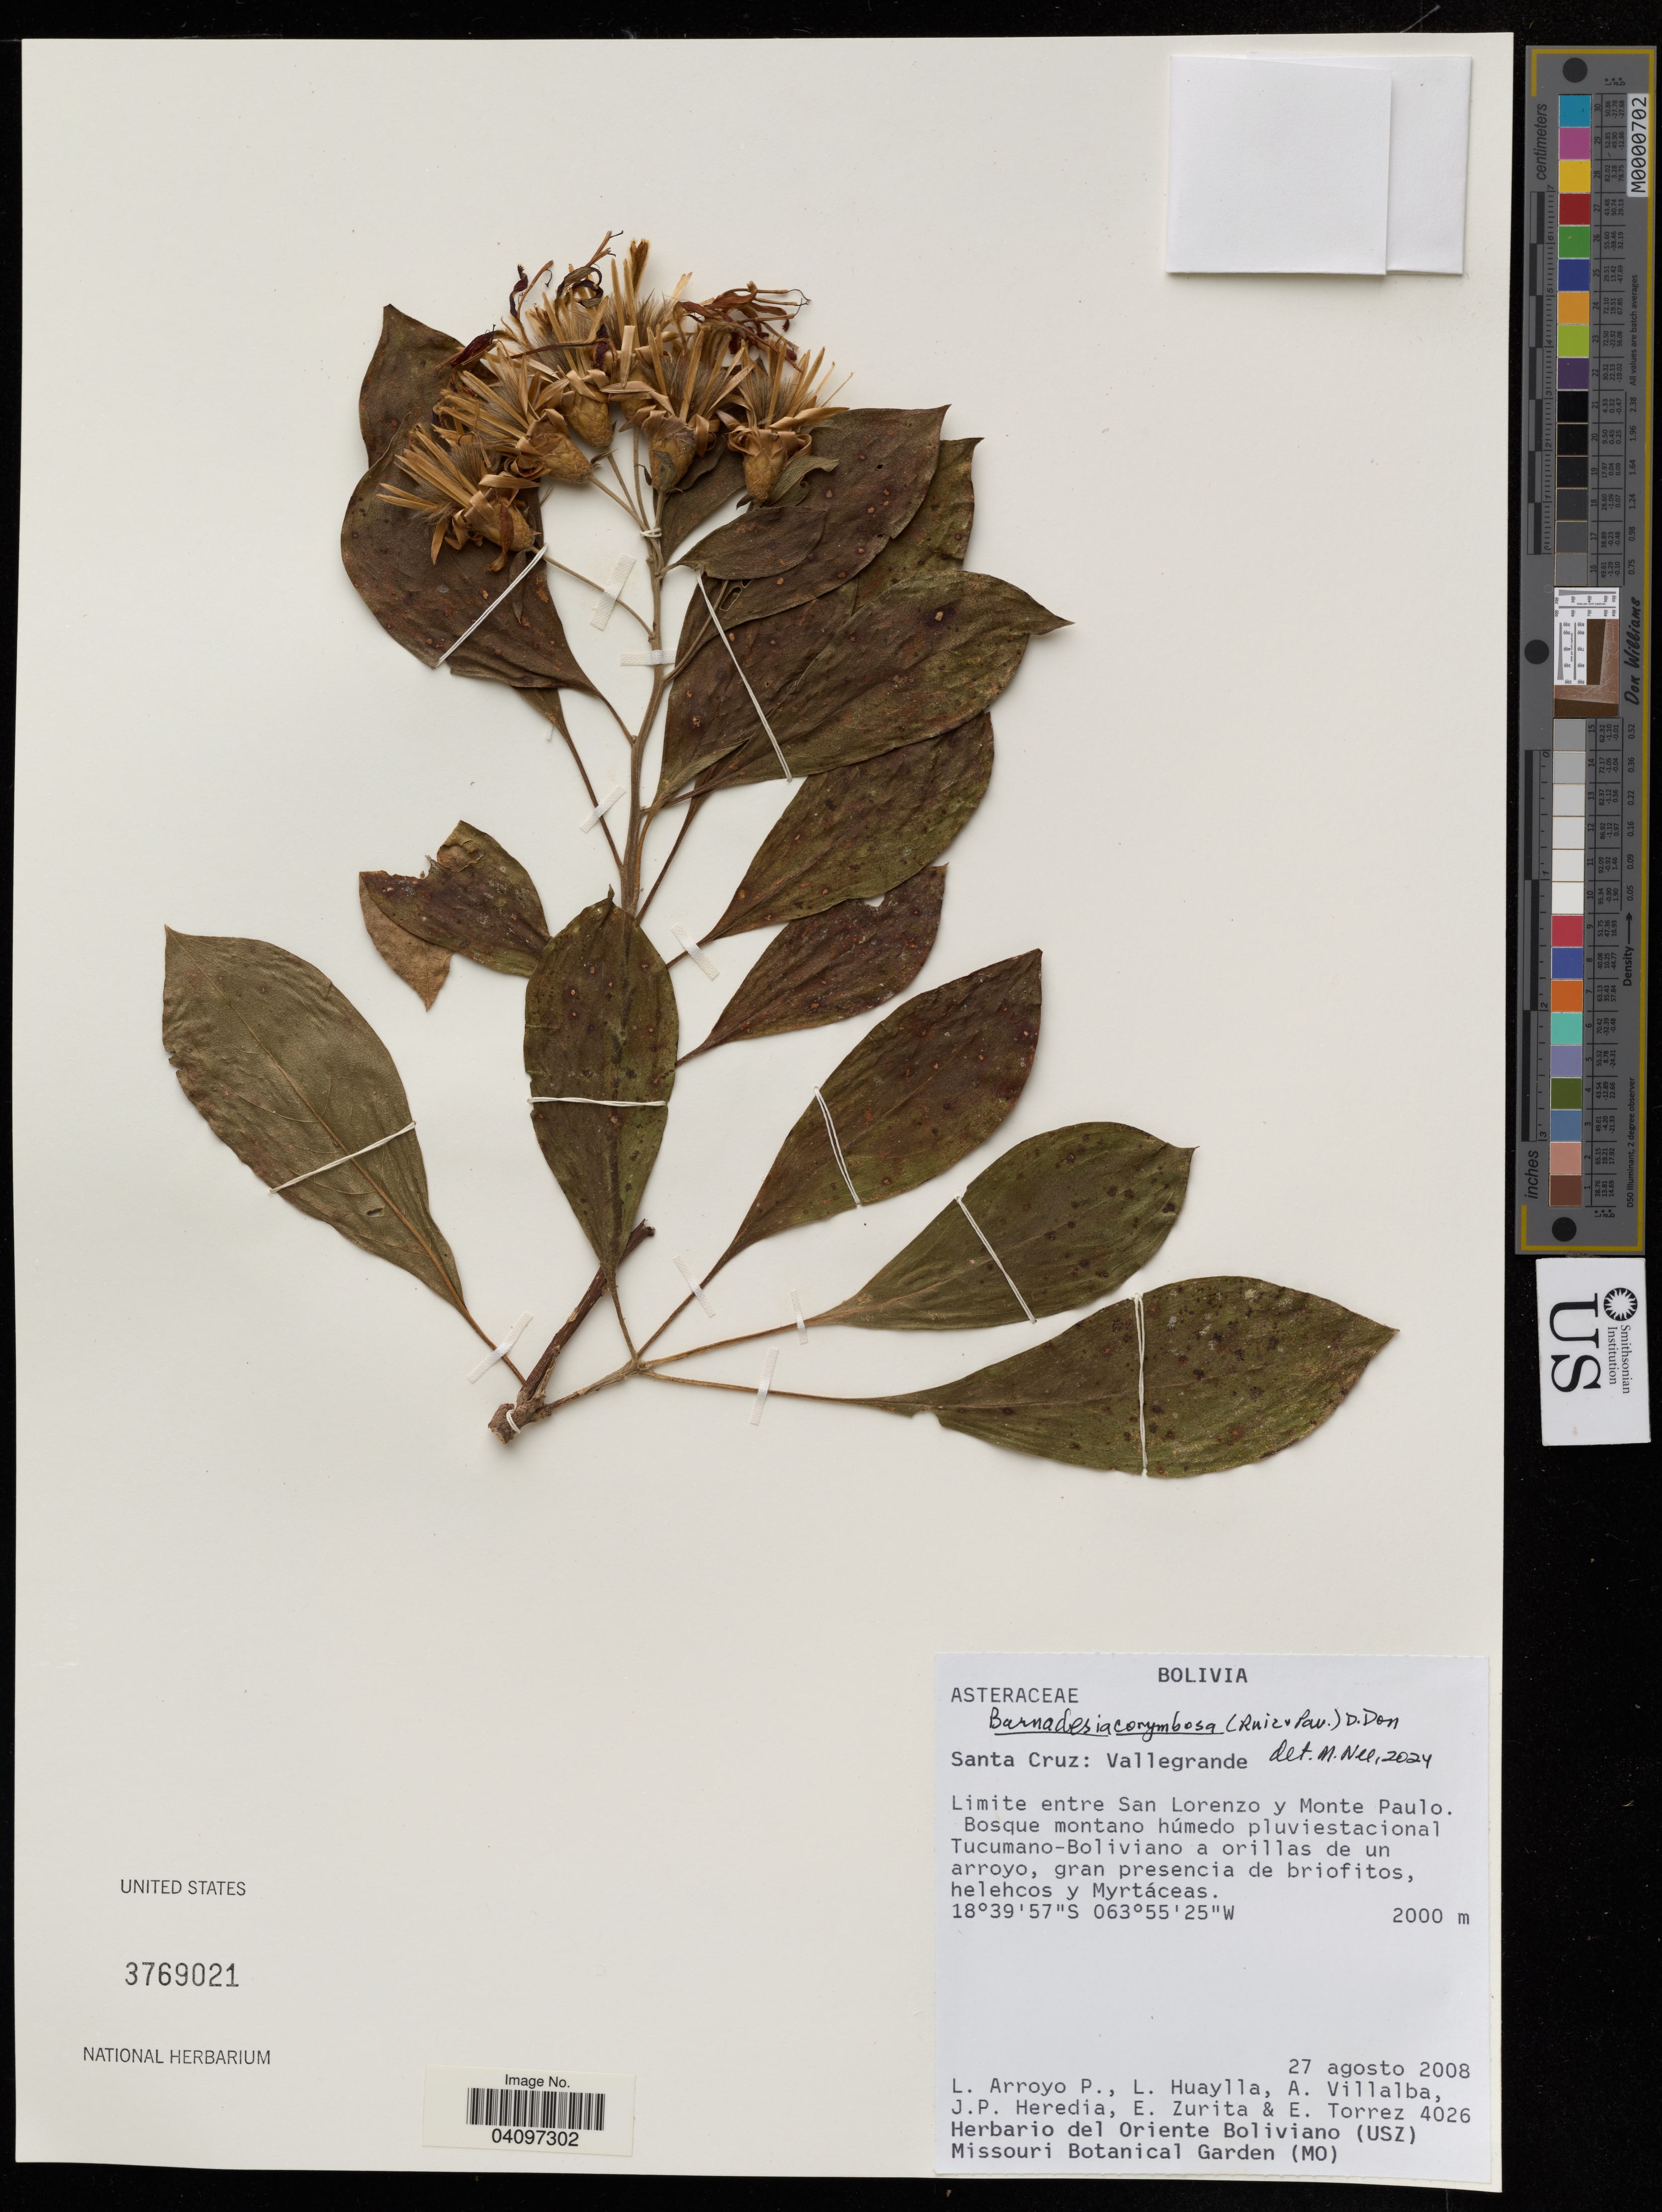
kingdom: Plantae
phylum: Tracheophyta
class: Magnoliopsida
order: Asterales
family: Asteraceae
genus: Barnadesia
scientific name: Barnadesia corymbosa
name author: (Ruiz & Pav.) D. Don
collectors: L. Arroyo P., L. Huaylla, A. Villalba & J. Heredia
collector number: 4026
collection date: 2008-08-27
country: Bolivia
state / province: Santa Cruz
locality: Limite entre San Lorenzo y Monte Paulo.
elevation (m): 2000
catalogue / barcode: US 3769021